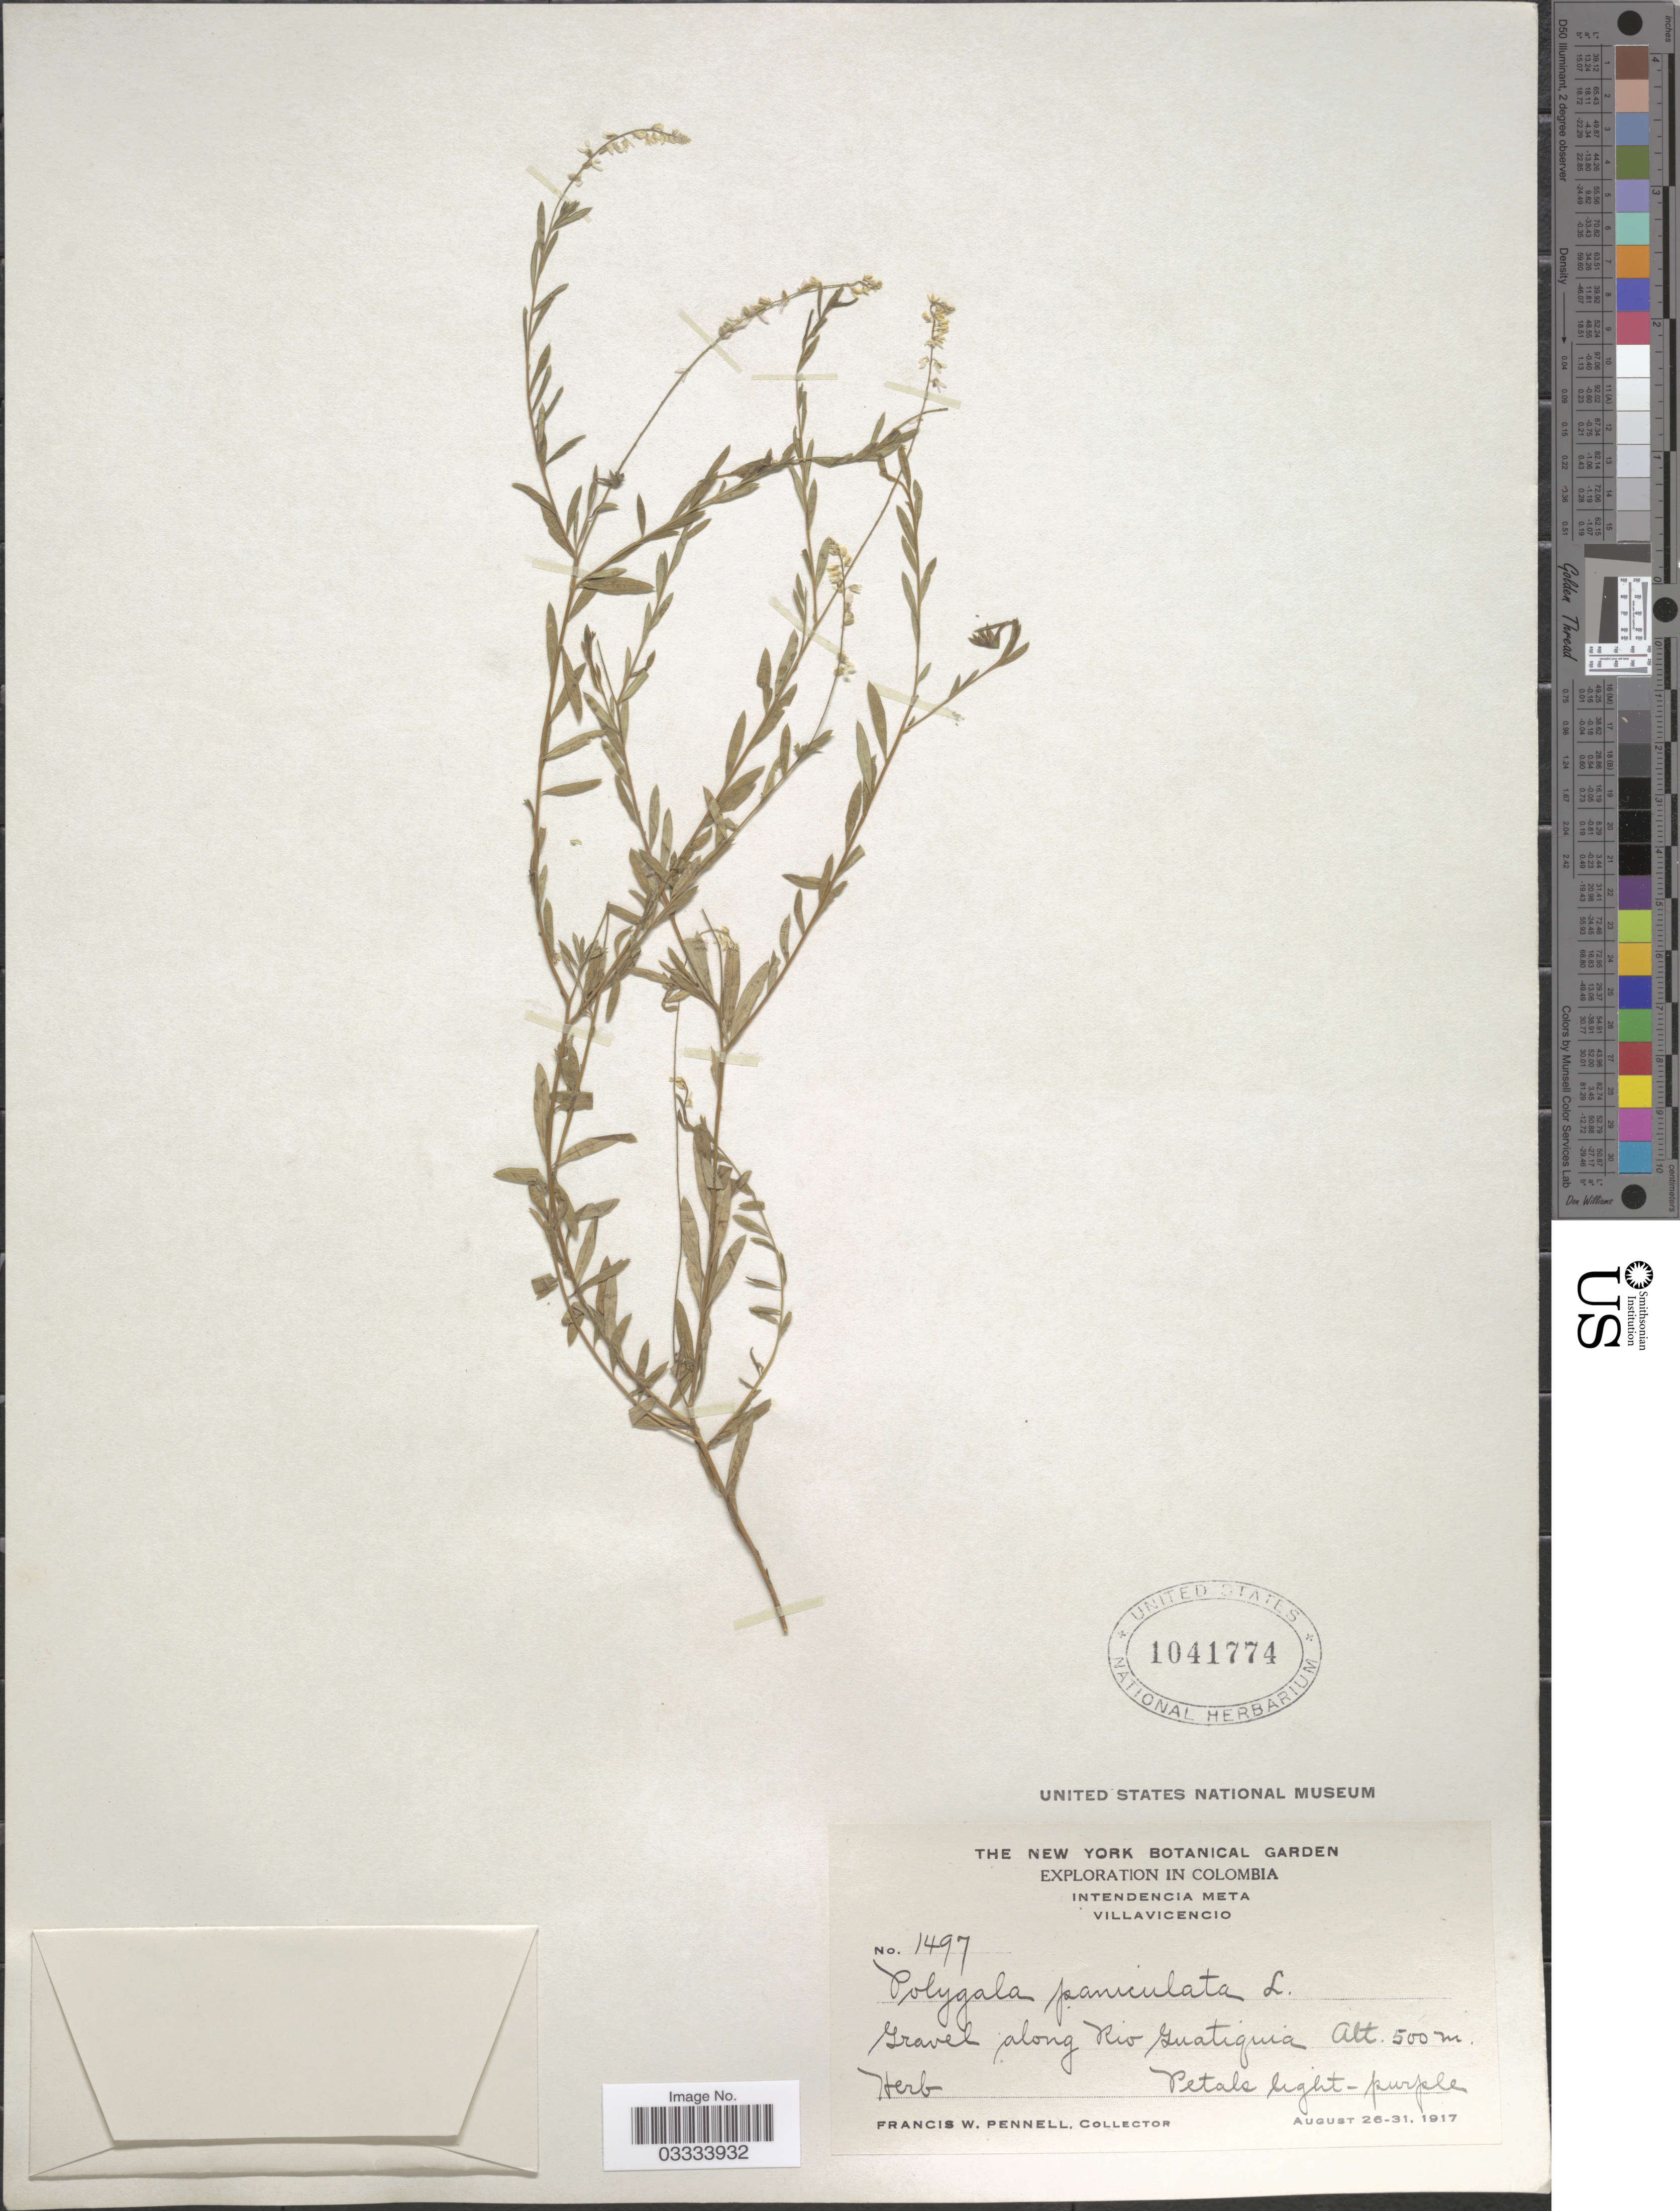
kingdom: Plantae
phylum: Tracheophyta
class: Magnoliopsida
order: Fabales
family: Polygalaceae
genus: Polygala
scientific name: Polygala paniculata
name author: L.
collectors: F. W. Pennell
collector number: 1497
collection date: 1917-08-26/1917-08-31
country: Colombia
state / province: Meta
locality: Intendencia Meta. Villavicencio. Gravel along Rio Guatiquia.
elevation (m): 500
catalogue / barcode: US 1041774